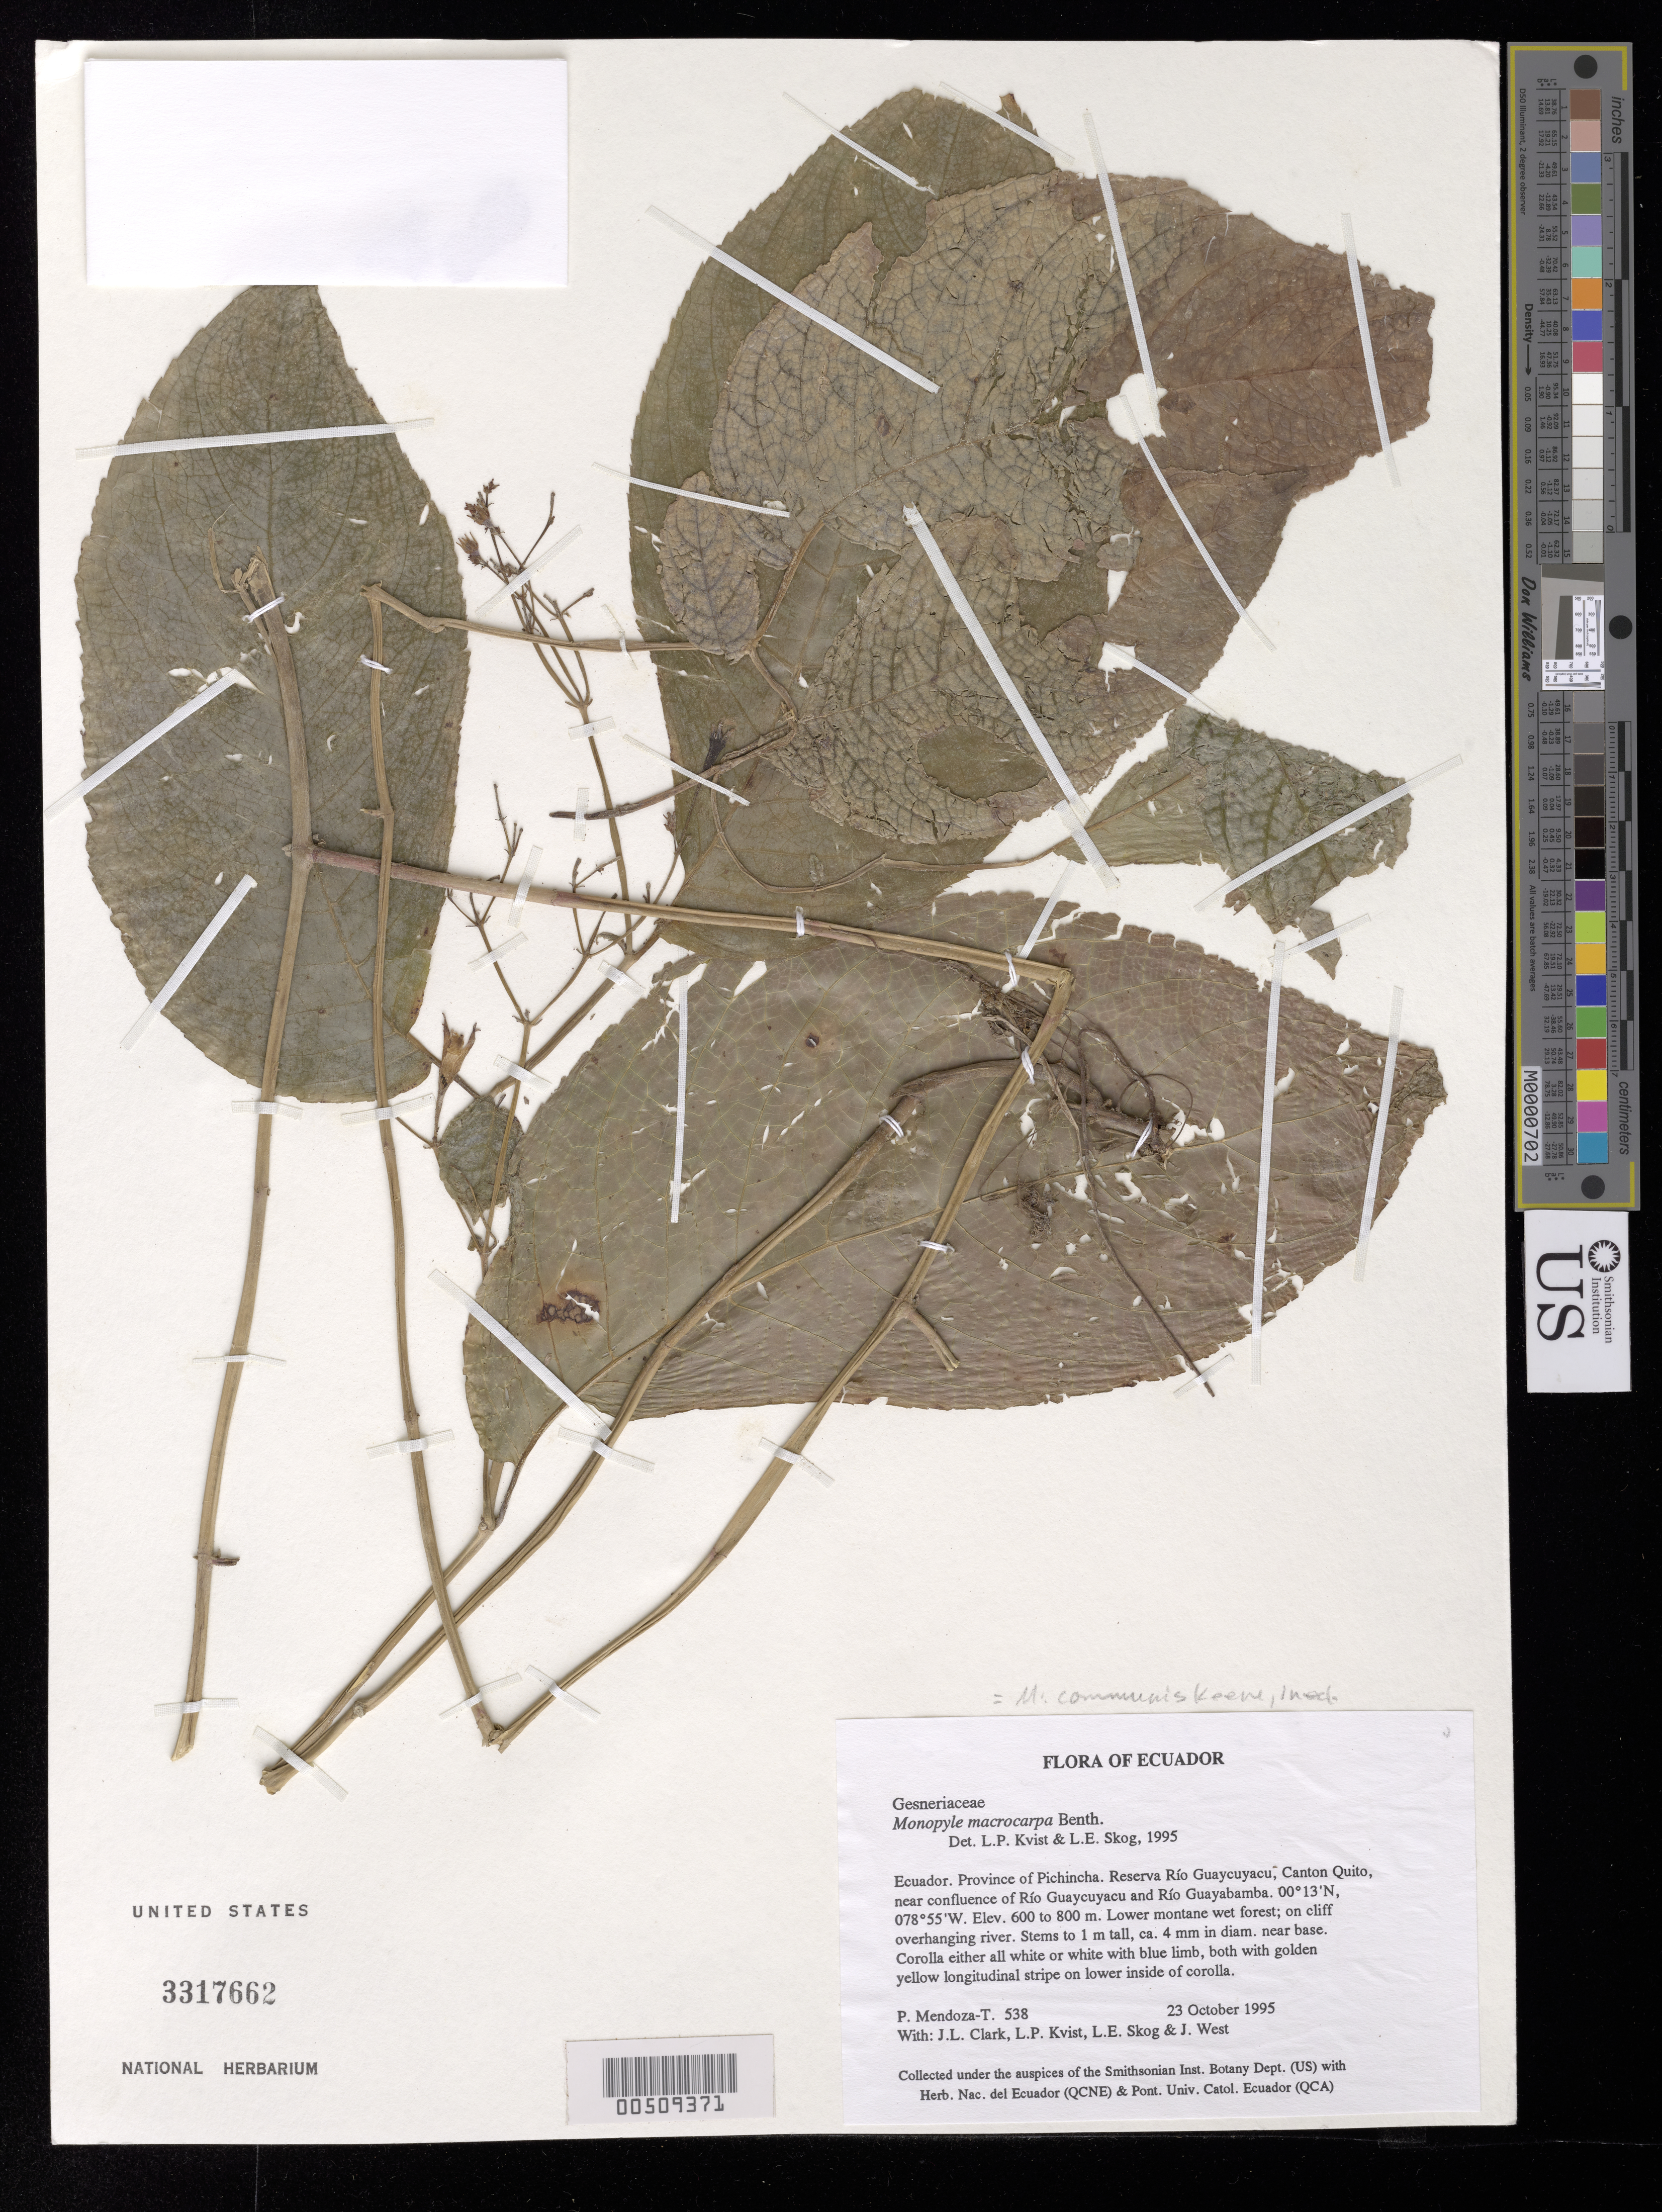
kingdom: Plantae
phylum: Tracheophyta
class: Magnoliopsida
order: Lamiales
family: Gesneriaceae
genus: Monopyle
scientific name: Monopyle macrocarpa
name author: Benth.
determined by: Skog, Laurence E.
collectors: P. Mendoza-T., J. L. Clark, L. P. Kvist, L. E. Skog & J. West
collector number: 538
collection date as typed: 23 Oct 1995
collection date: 1995-10-23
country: Ecuador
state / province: Pichincha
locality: Reserva Río Guaycuyacu, Canton Quito, near confluence of Río Guaycuyacu and Río Guayabamba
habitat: Lower montane wet forest; on cliff overhanging river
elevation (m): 600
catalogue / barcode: US 3317662